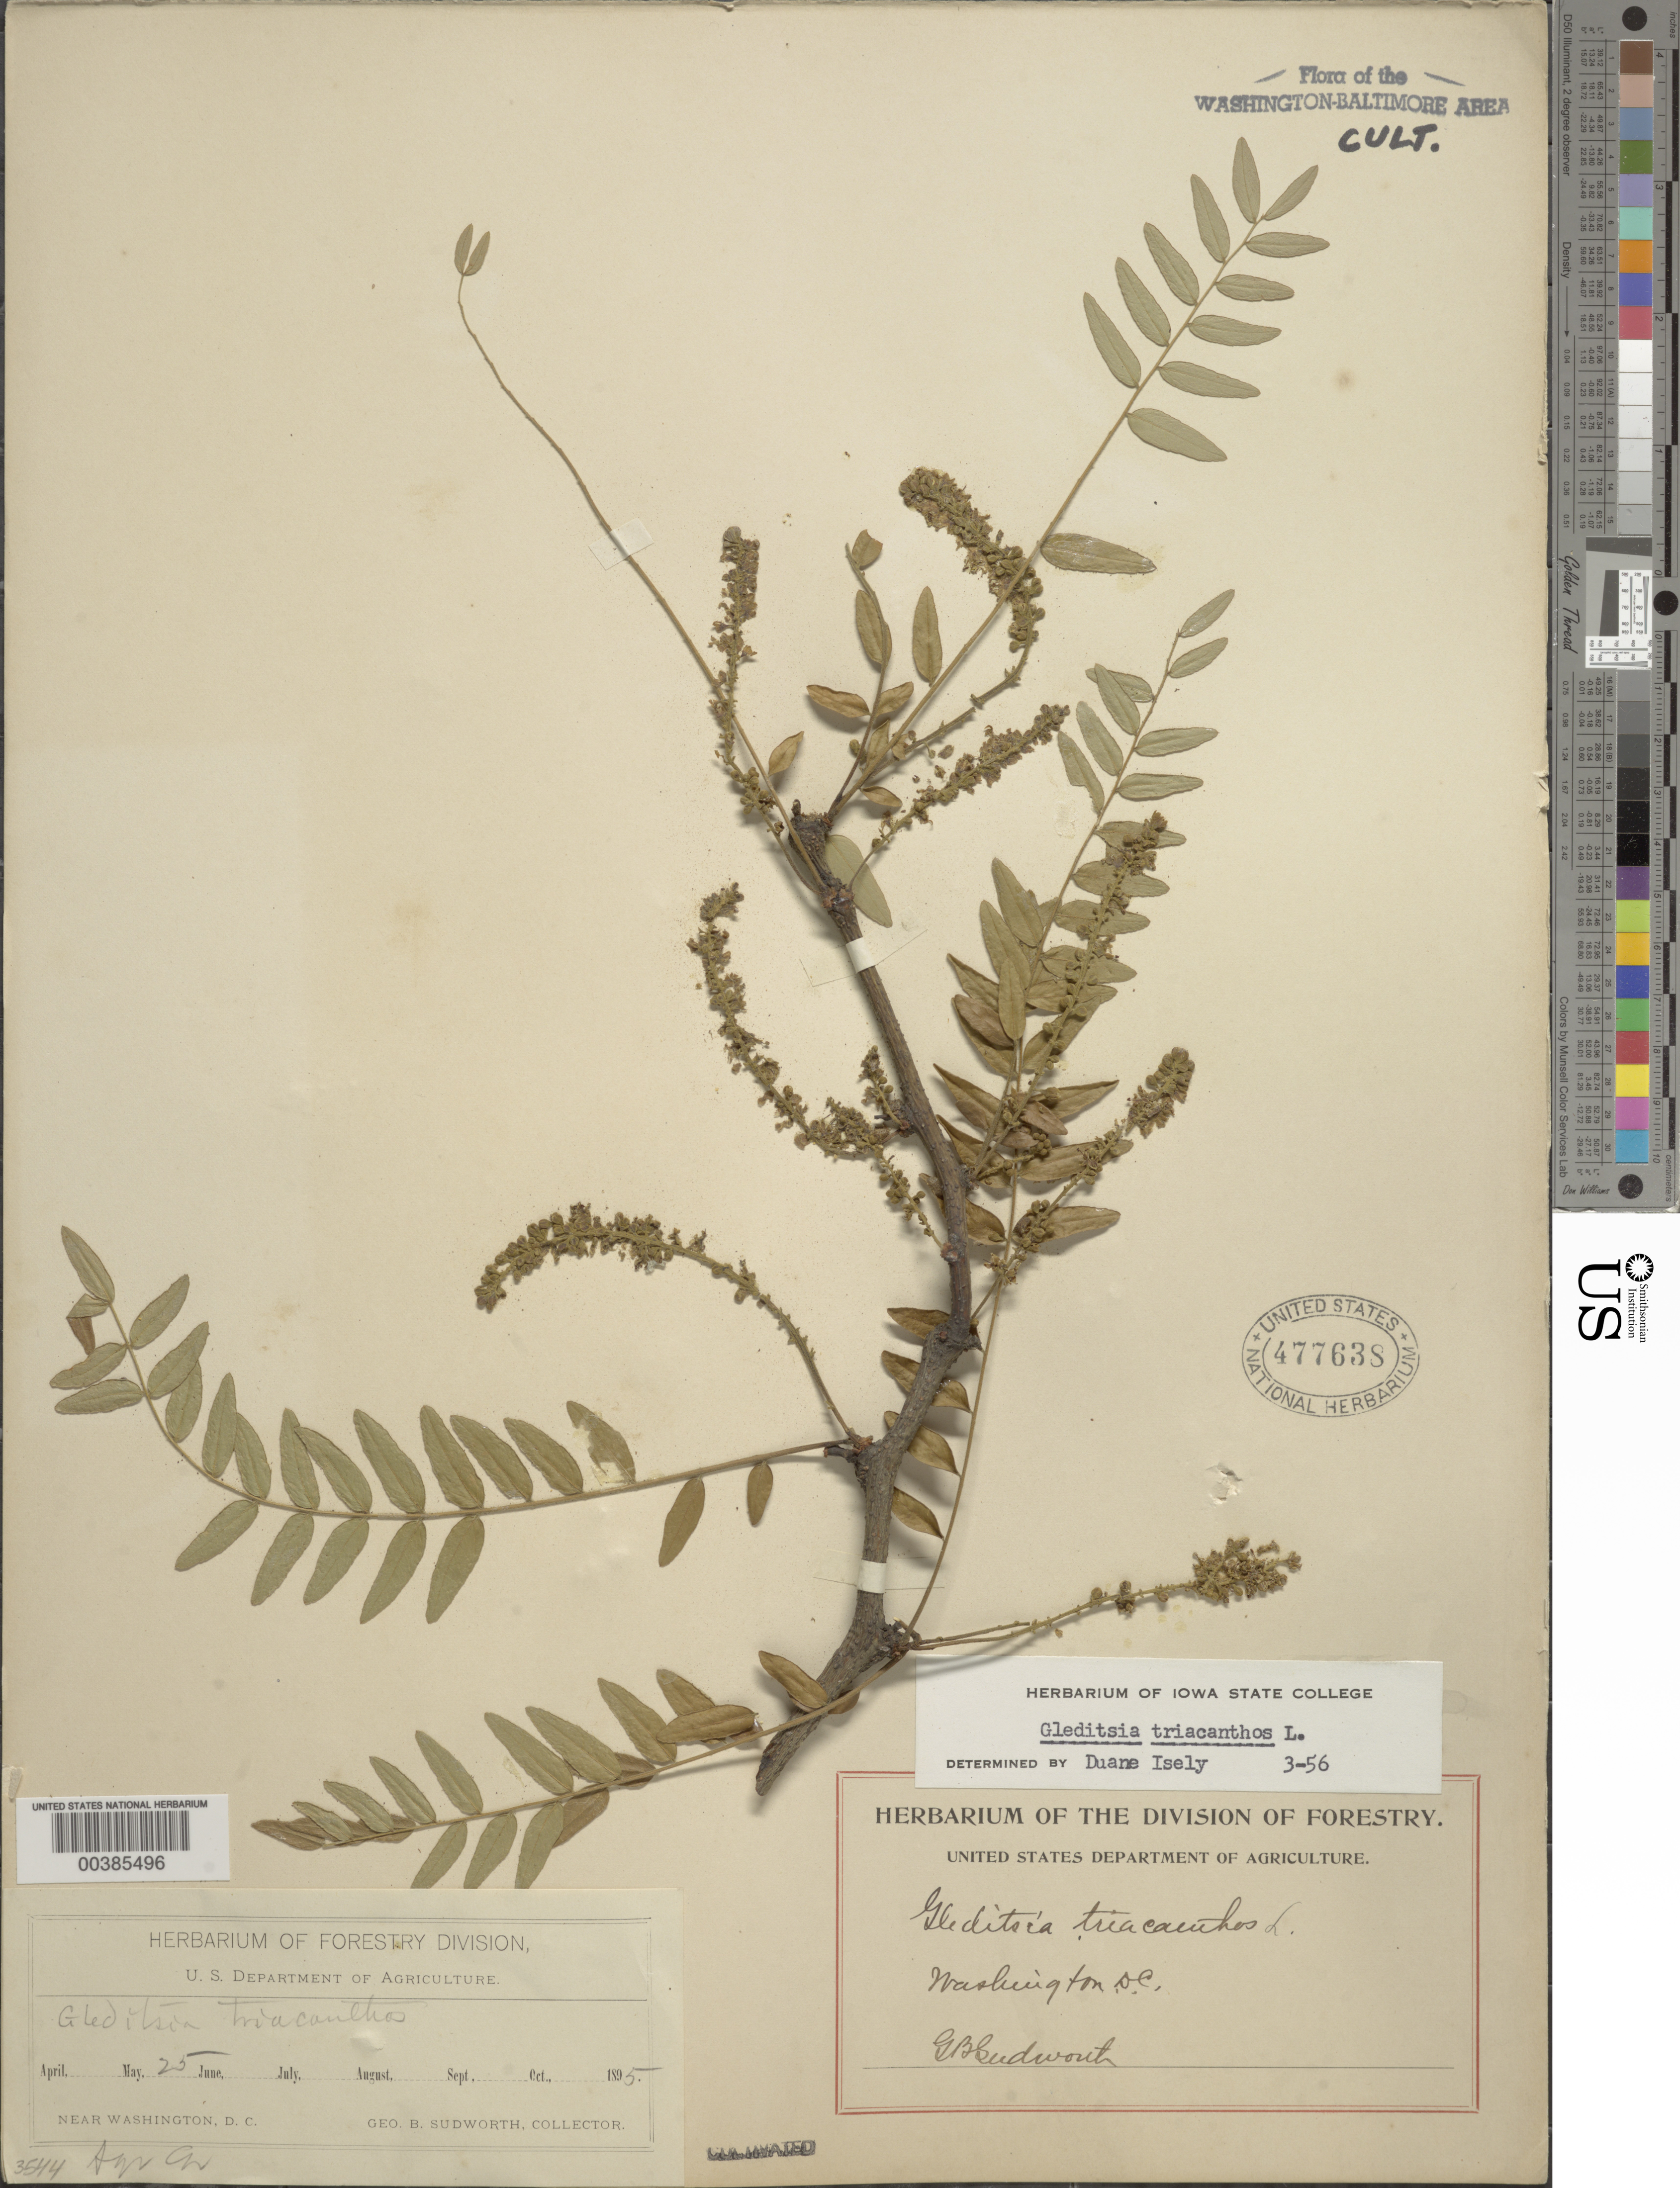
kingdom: Plantae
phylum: Tracheophyta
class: Magnoliopsida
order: Fabales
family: Fabaceae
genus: Gleditsia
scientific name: Gleditsia triacanthos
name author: L.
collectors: G. B. Sudworth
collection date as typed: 25 May 1895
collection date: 1895-05-25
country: United States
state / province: District of Columbia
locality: Washington DC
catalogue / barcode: US 477638